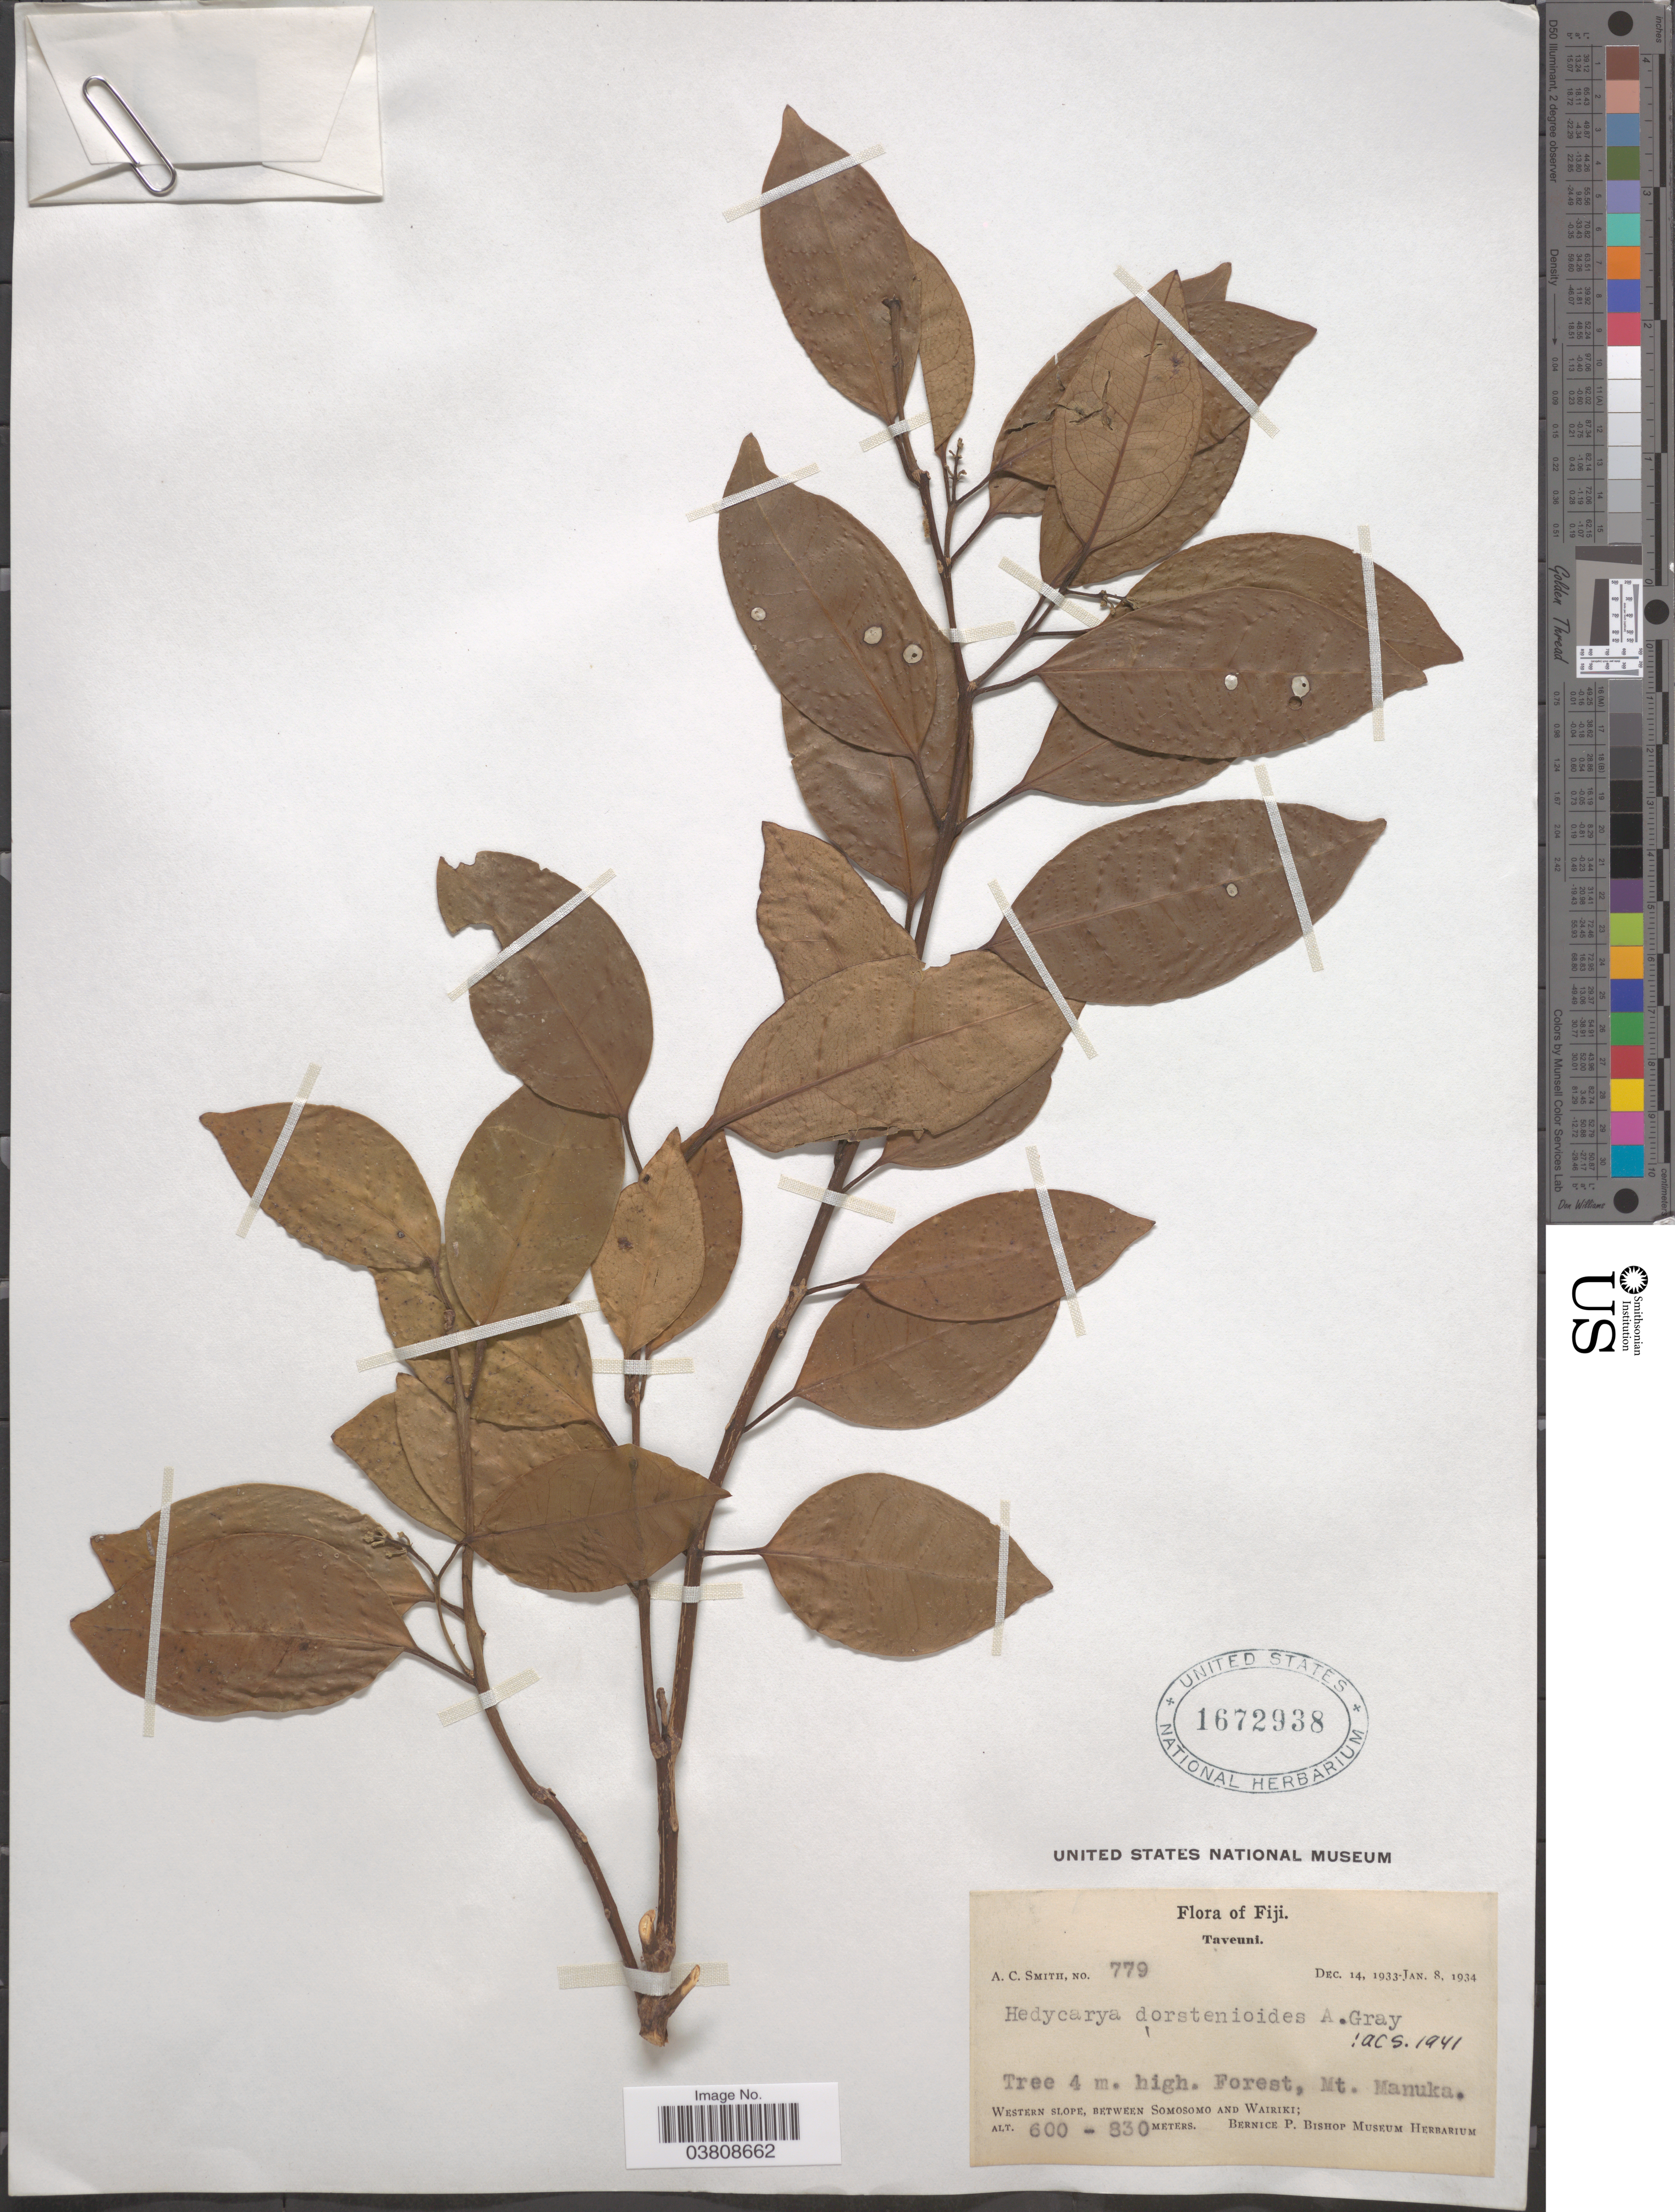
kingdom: Plantae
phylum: Tracheophyta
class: Magnoliopsida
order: Laurales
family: Monimiaceae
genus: Hedycarya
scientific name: Hedycarya dorstenioides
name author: A. Gray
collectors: A. C. Smith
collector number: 779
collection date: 1933-12-14/1934-01-08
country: Fiji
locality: Taveuni. Western slope, between Somosomo and Wairiki.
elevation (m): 600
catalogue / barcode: US 1672938